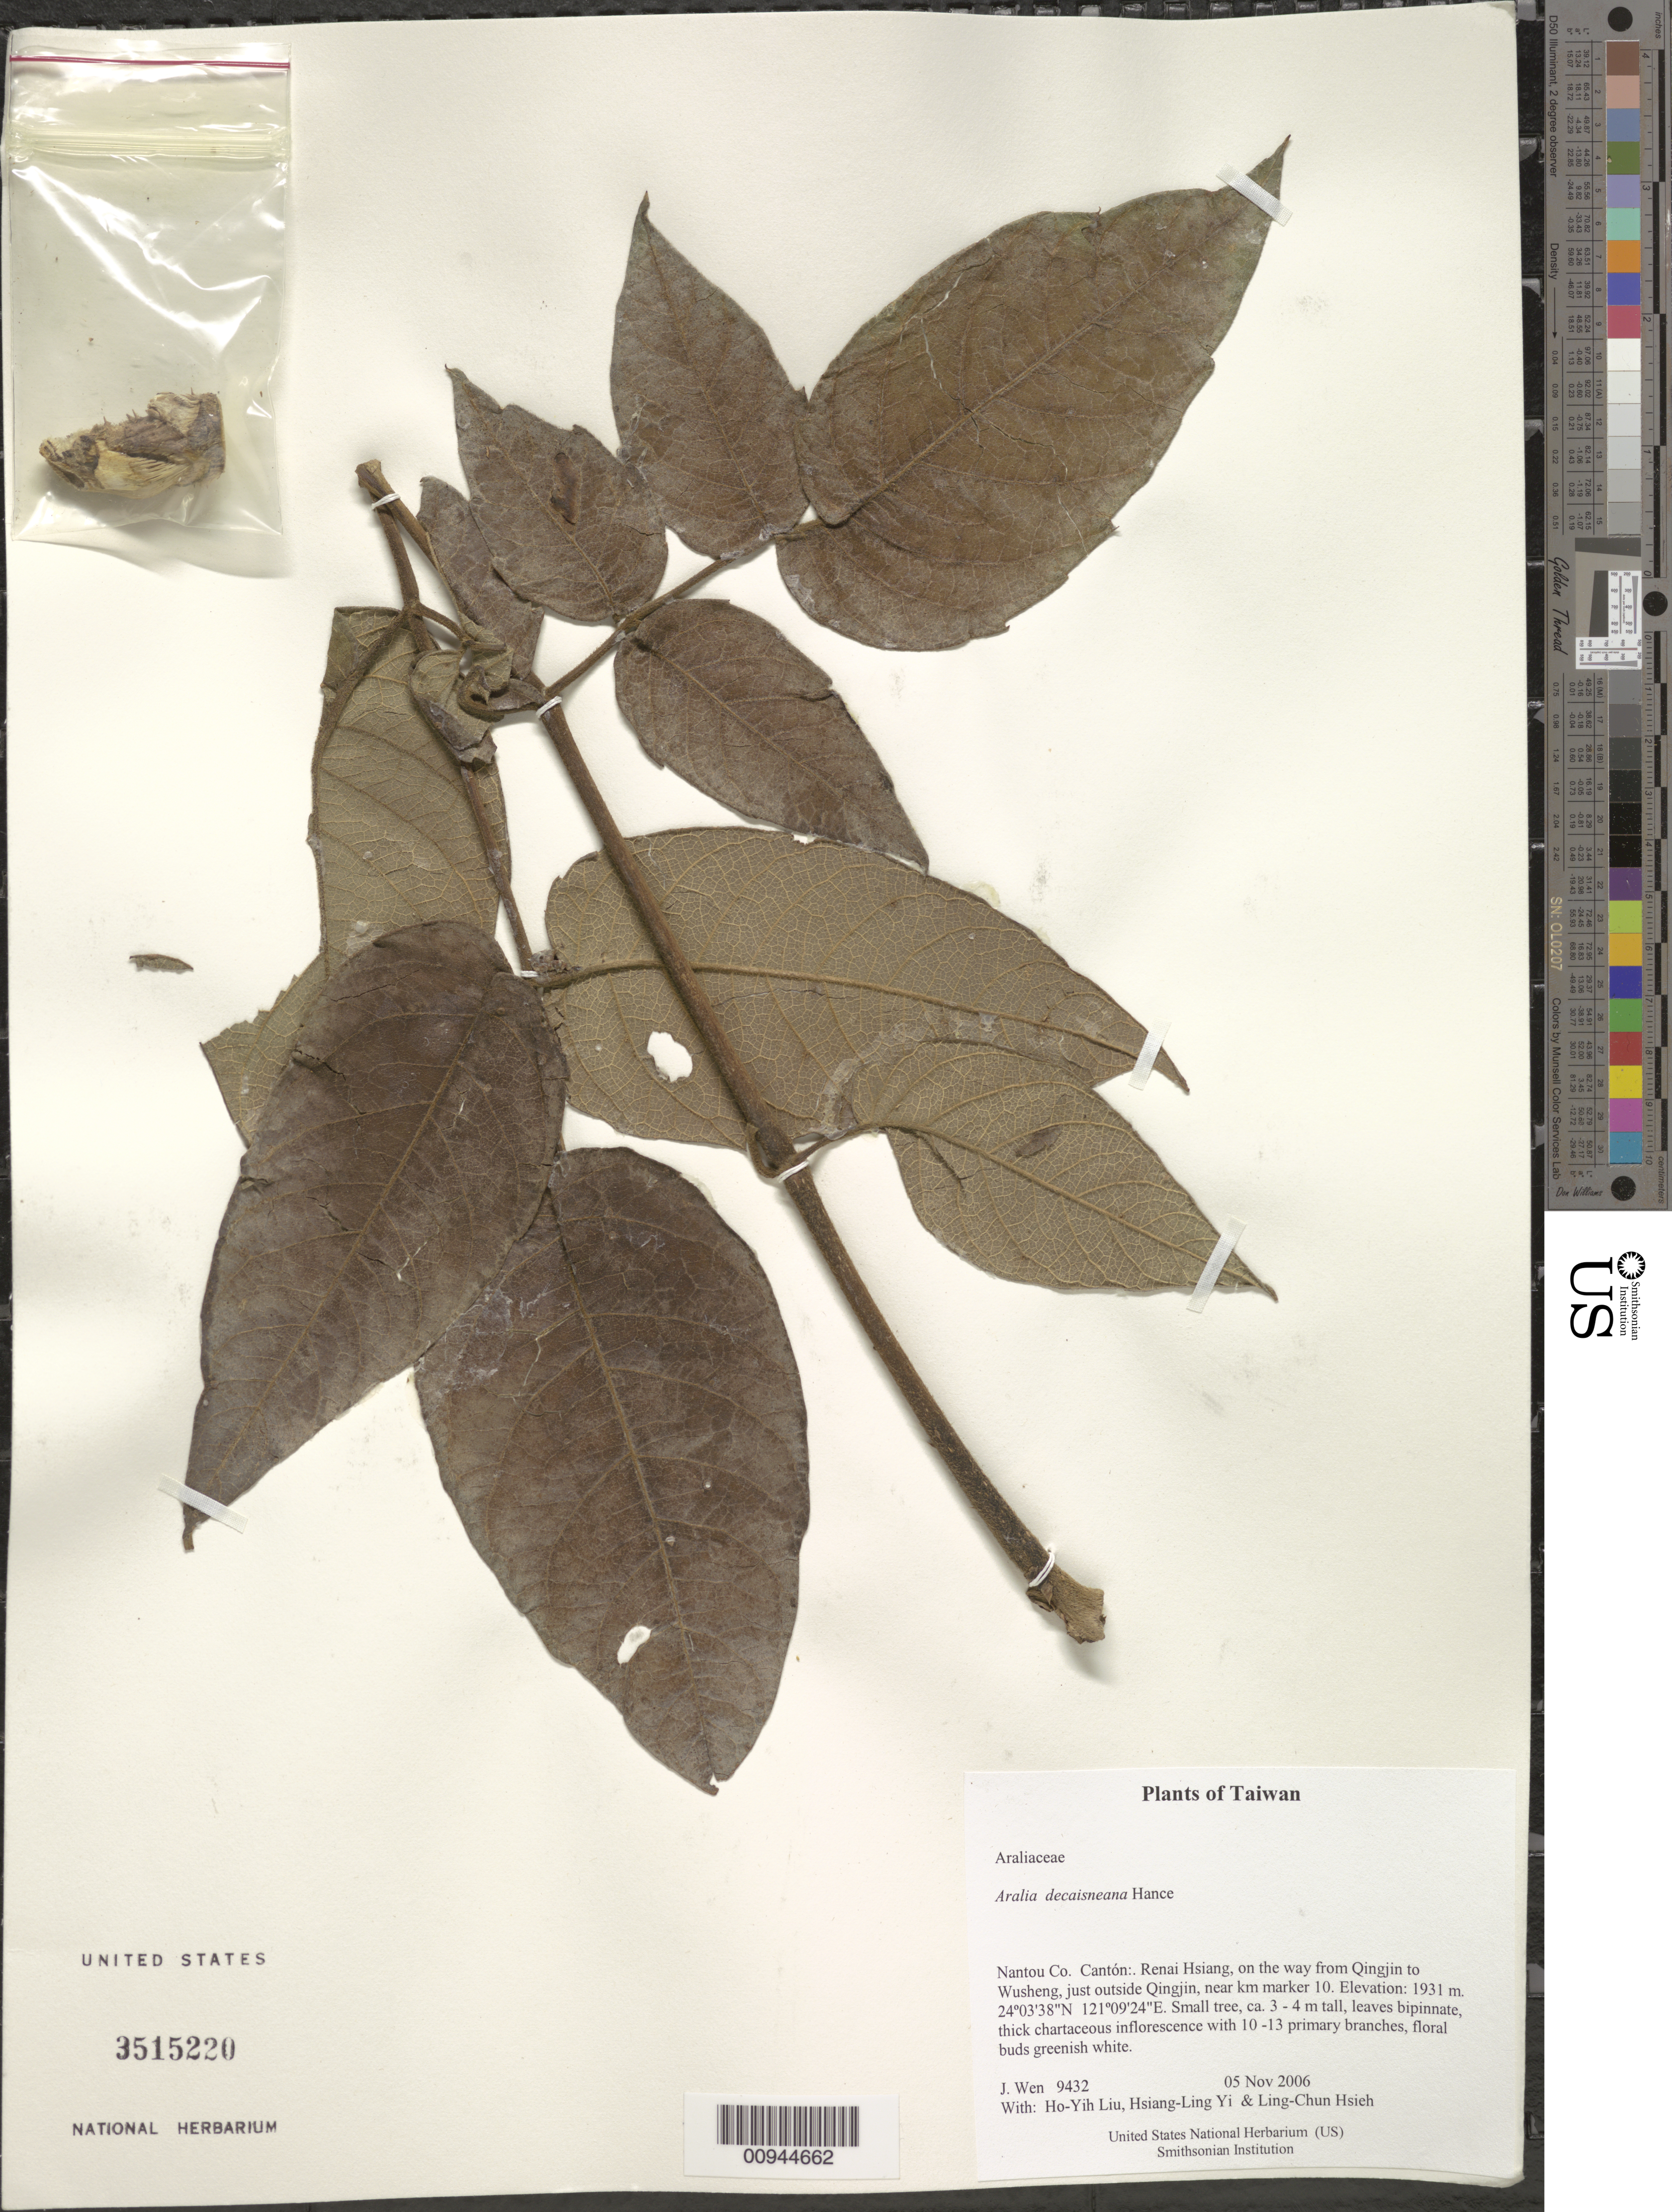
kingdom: Plantae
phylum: Tracheophyta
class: Magnoliopsida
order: Apiales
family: Araliaceae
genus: Aralia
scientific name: Aralia decaisneana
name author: Hance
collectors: J. Wen, H. Liu, H. l. Yi & L. Hsieh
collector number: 9432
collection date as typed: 05 Nov 2006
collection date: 2006-11-05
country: Taiwan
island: Taiwan [Formosa]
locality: Renai Hsiang, on the way from Qingjin to Wusheng, just outside Qingjin, near km marker 10.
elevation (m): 1931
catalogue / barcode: US 3515220